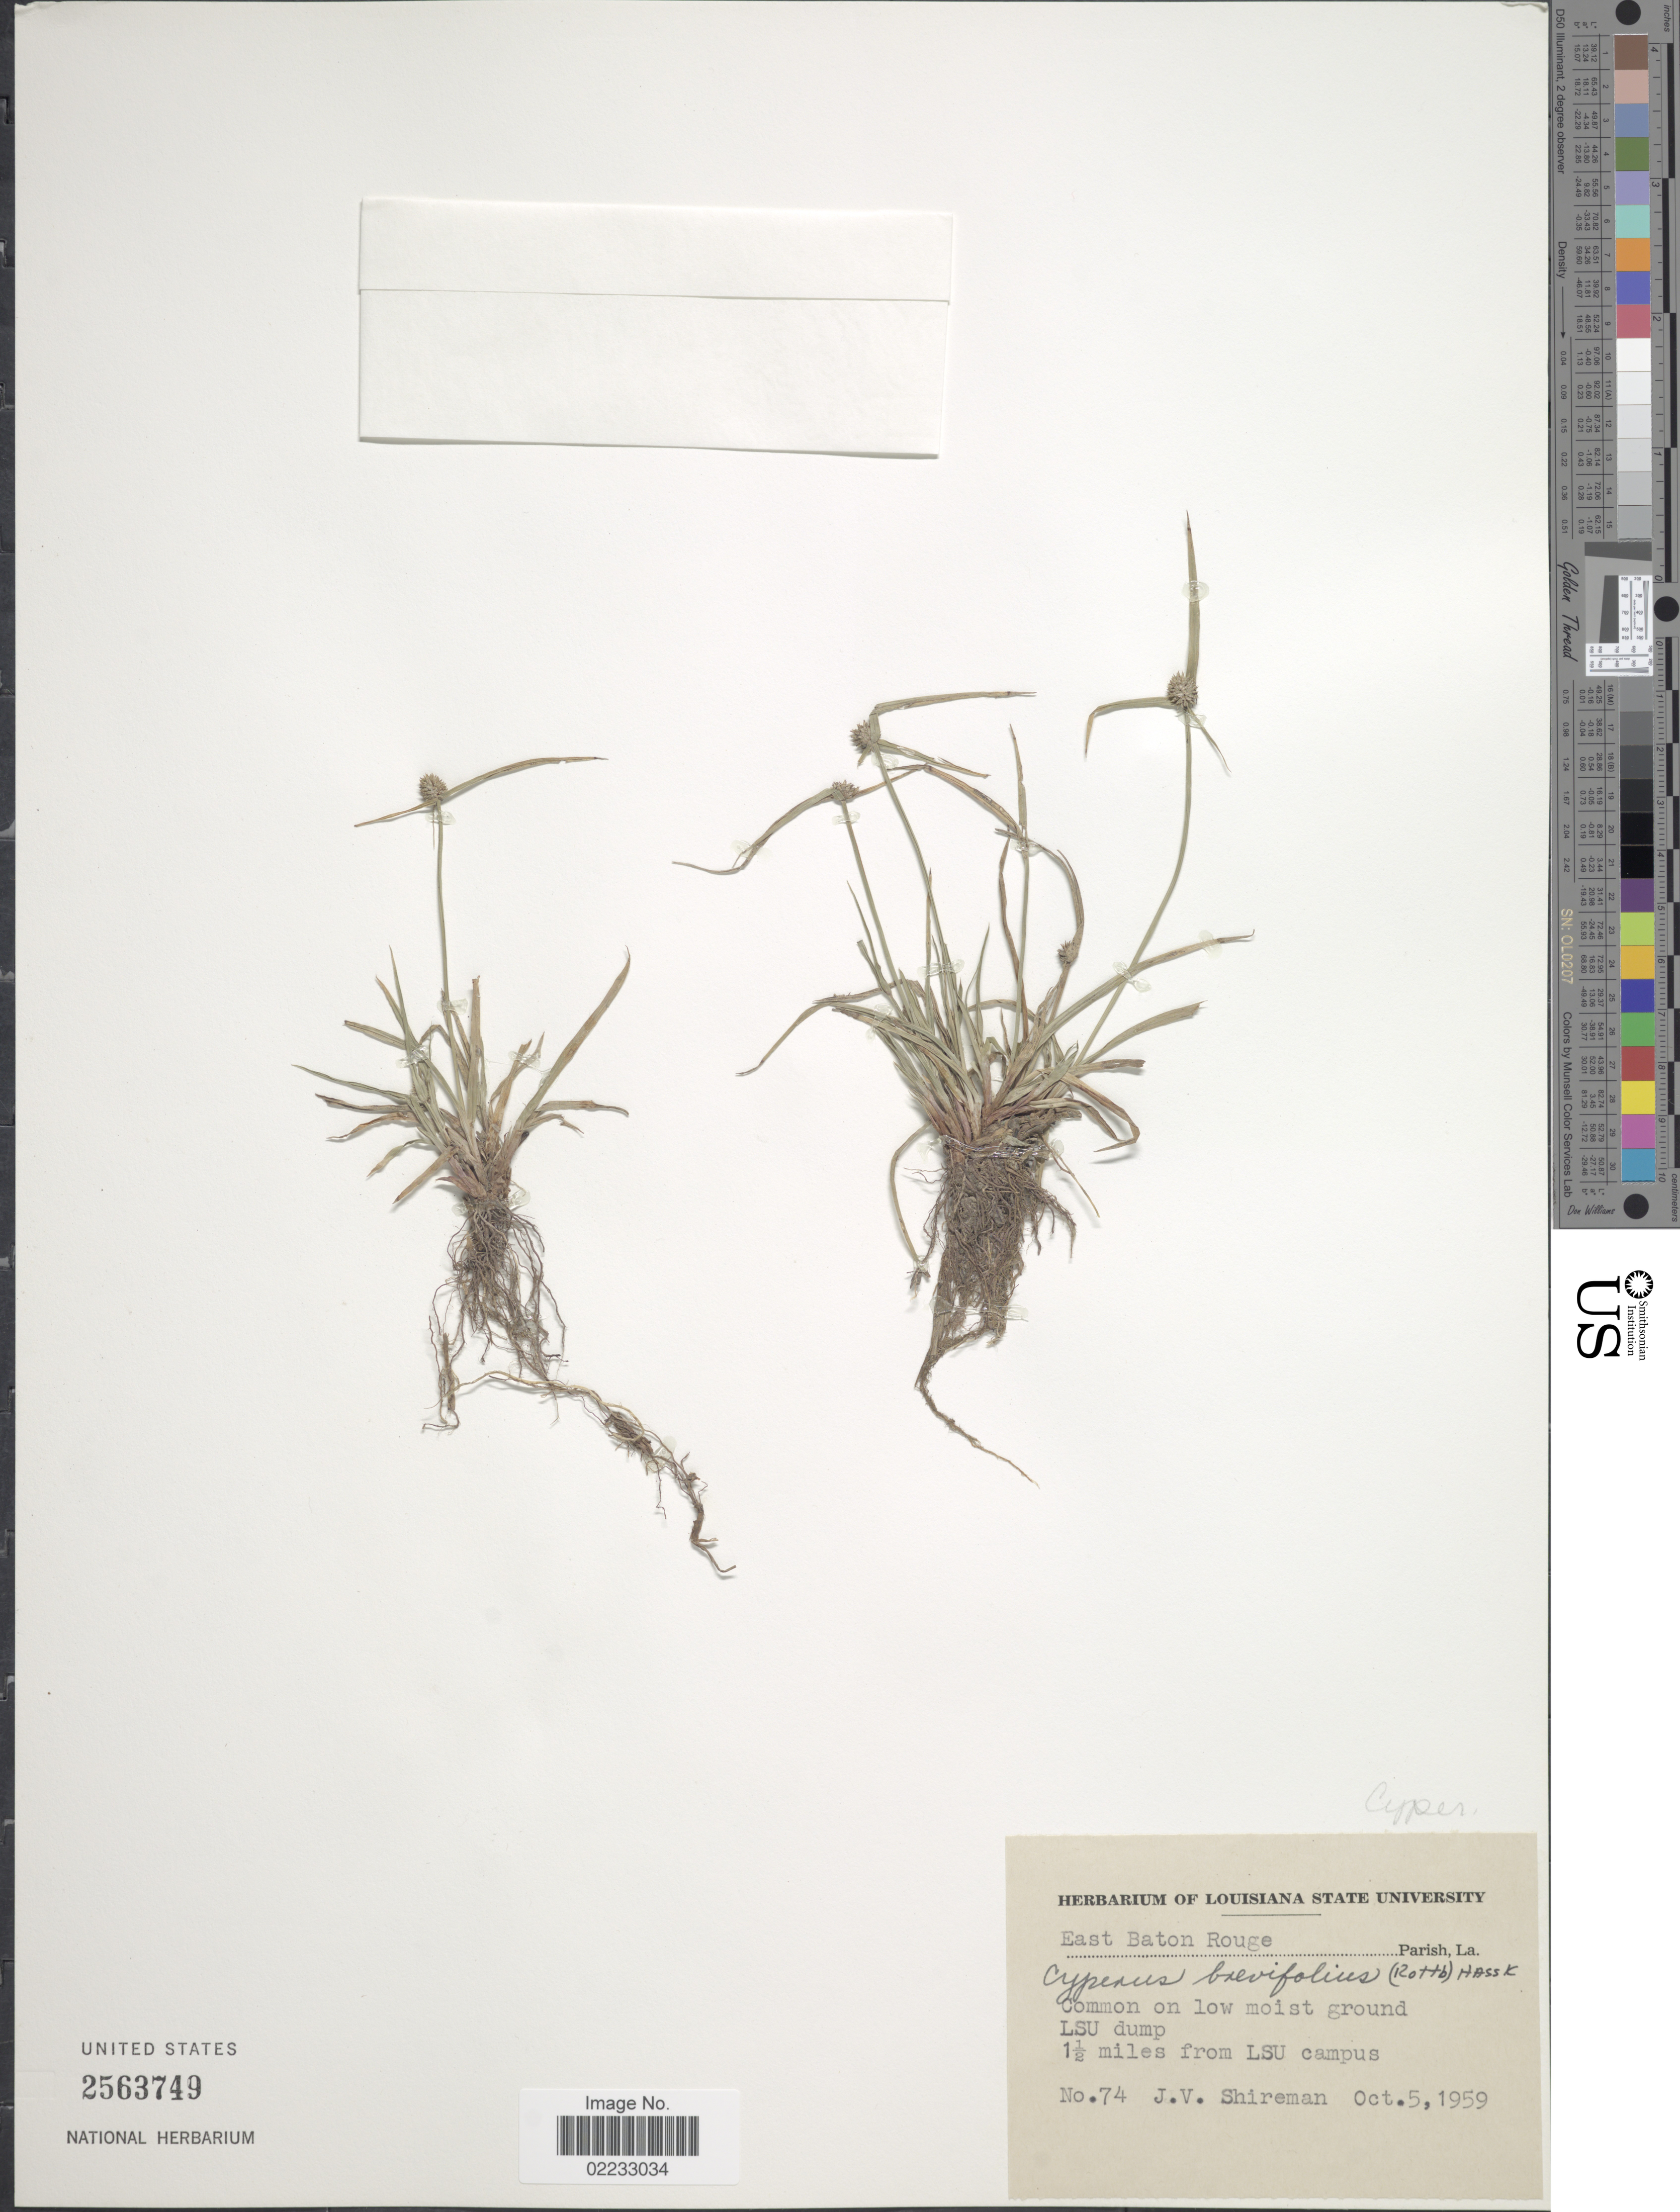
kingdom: Plantae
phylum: Tracheophyta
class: Liliopsida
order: Poales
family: Cyperaceae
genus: Cyperus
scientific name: Cyperus brevifolius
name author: (Rottb.) Hassk.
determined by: Strong, M. T., (US), Smithsonian Institution - National Museum of Natural History (UNITED STATES)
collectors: J. Shireman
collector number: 74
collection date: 1959-10-05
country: United States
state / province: Louisiana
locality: East Baton Rouge, LSU dumo, 1 1/2 miles from LSU campus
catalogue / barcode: US 2563749